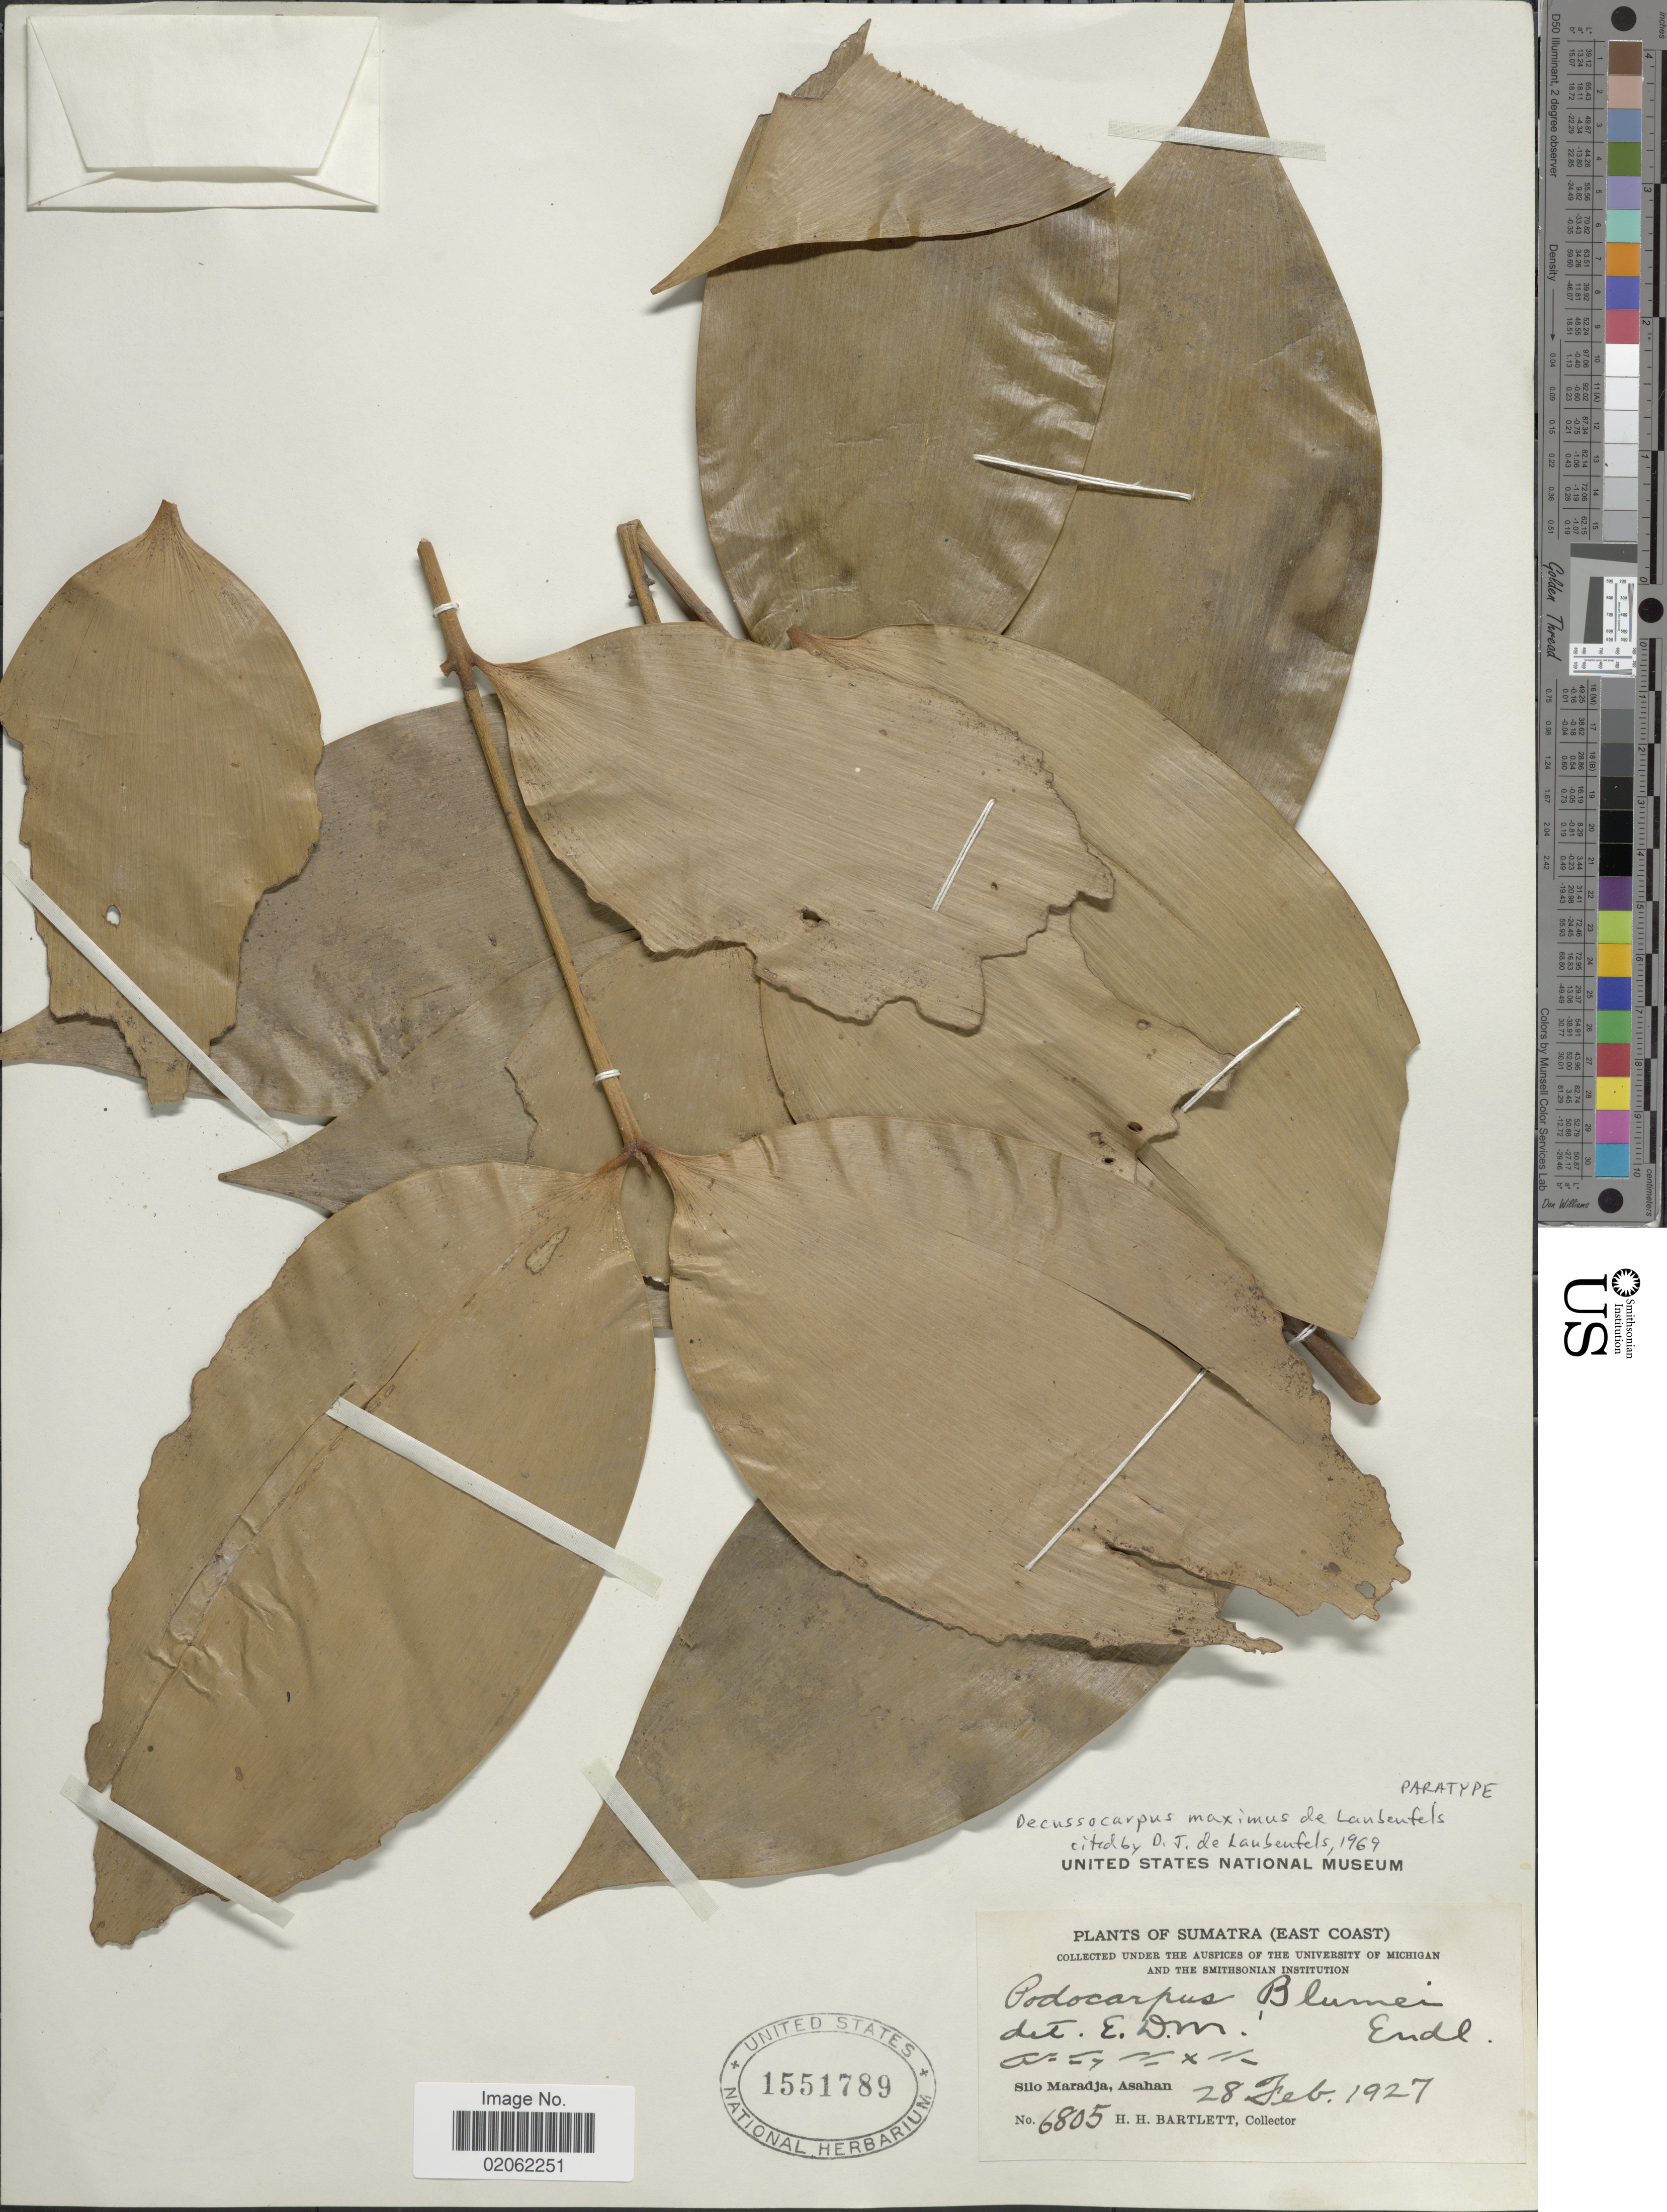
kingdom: Plantae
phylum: Tracheophyta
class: Pinopsida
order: Pinales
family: Podocarpaceae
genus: Decussocarpus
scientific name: Decussocarpus maximus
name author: de Laub.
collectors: H. H. Bartlett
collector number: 6805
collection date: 1927-02-28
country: Indonesia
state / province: Sumatra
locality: (East Coast) Silo Maradja, Asahan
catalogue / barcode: US 1551789